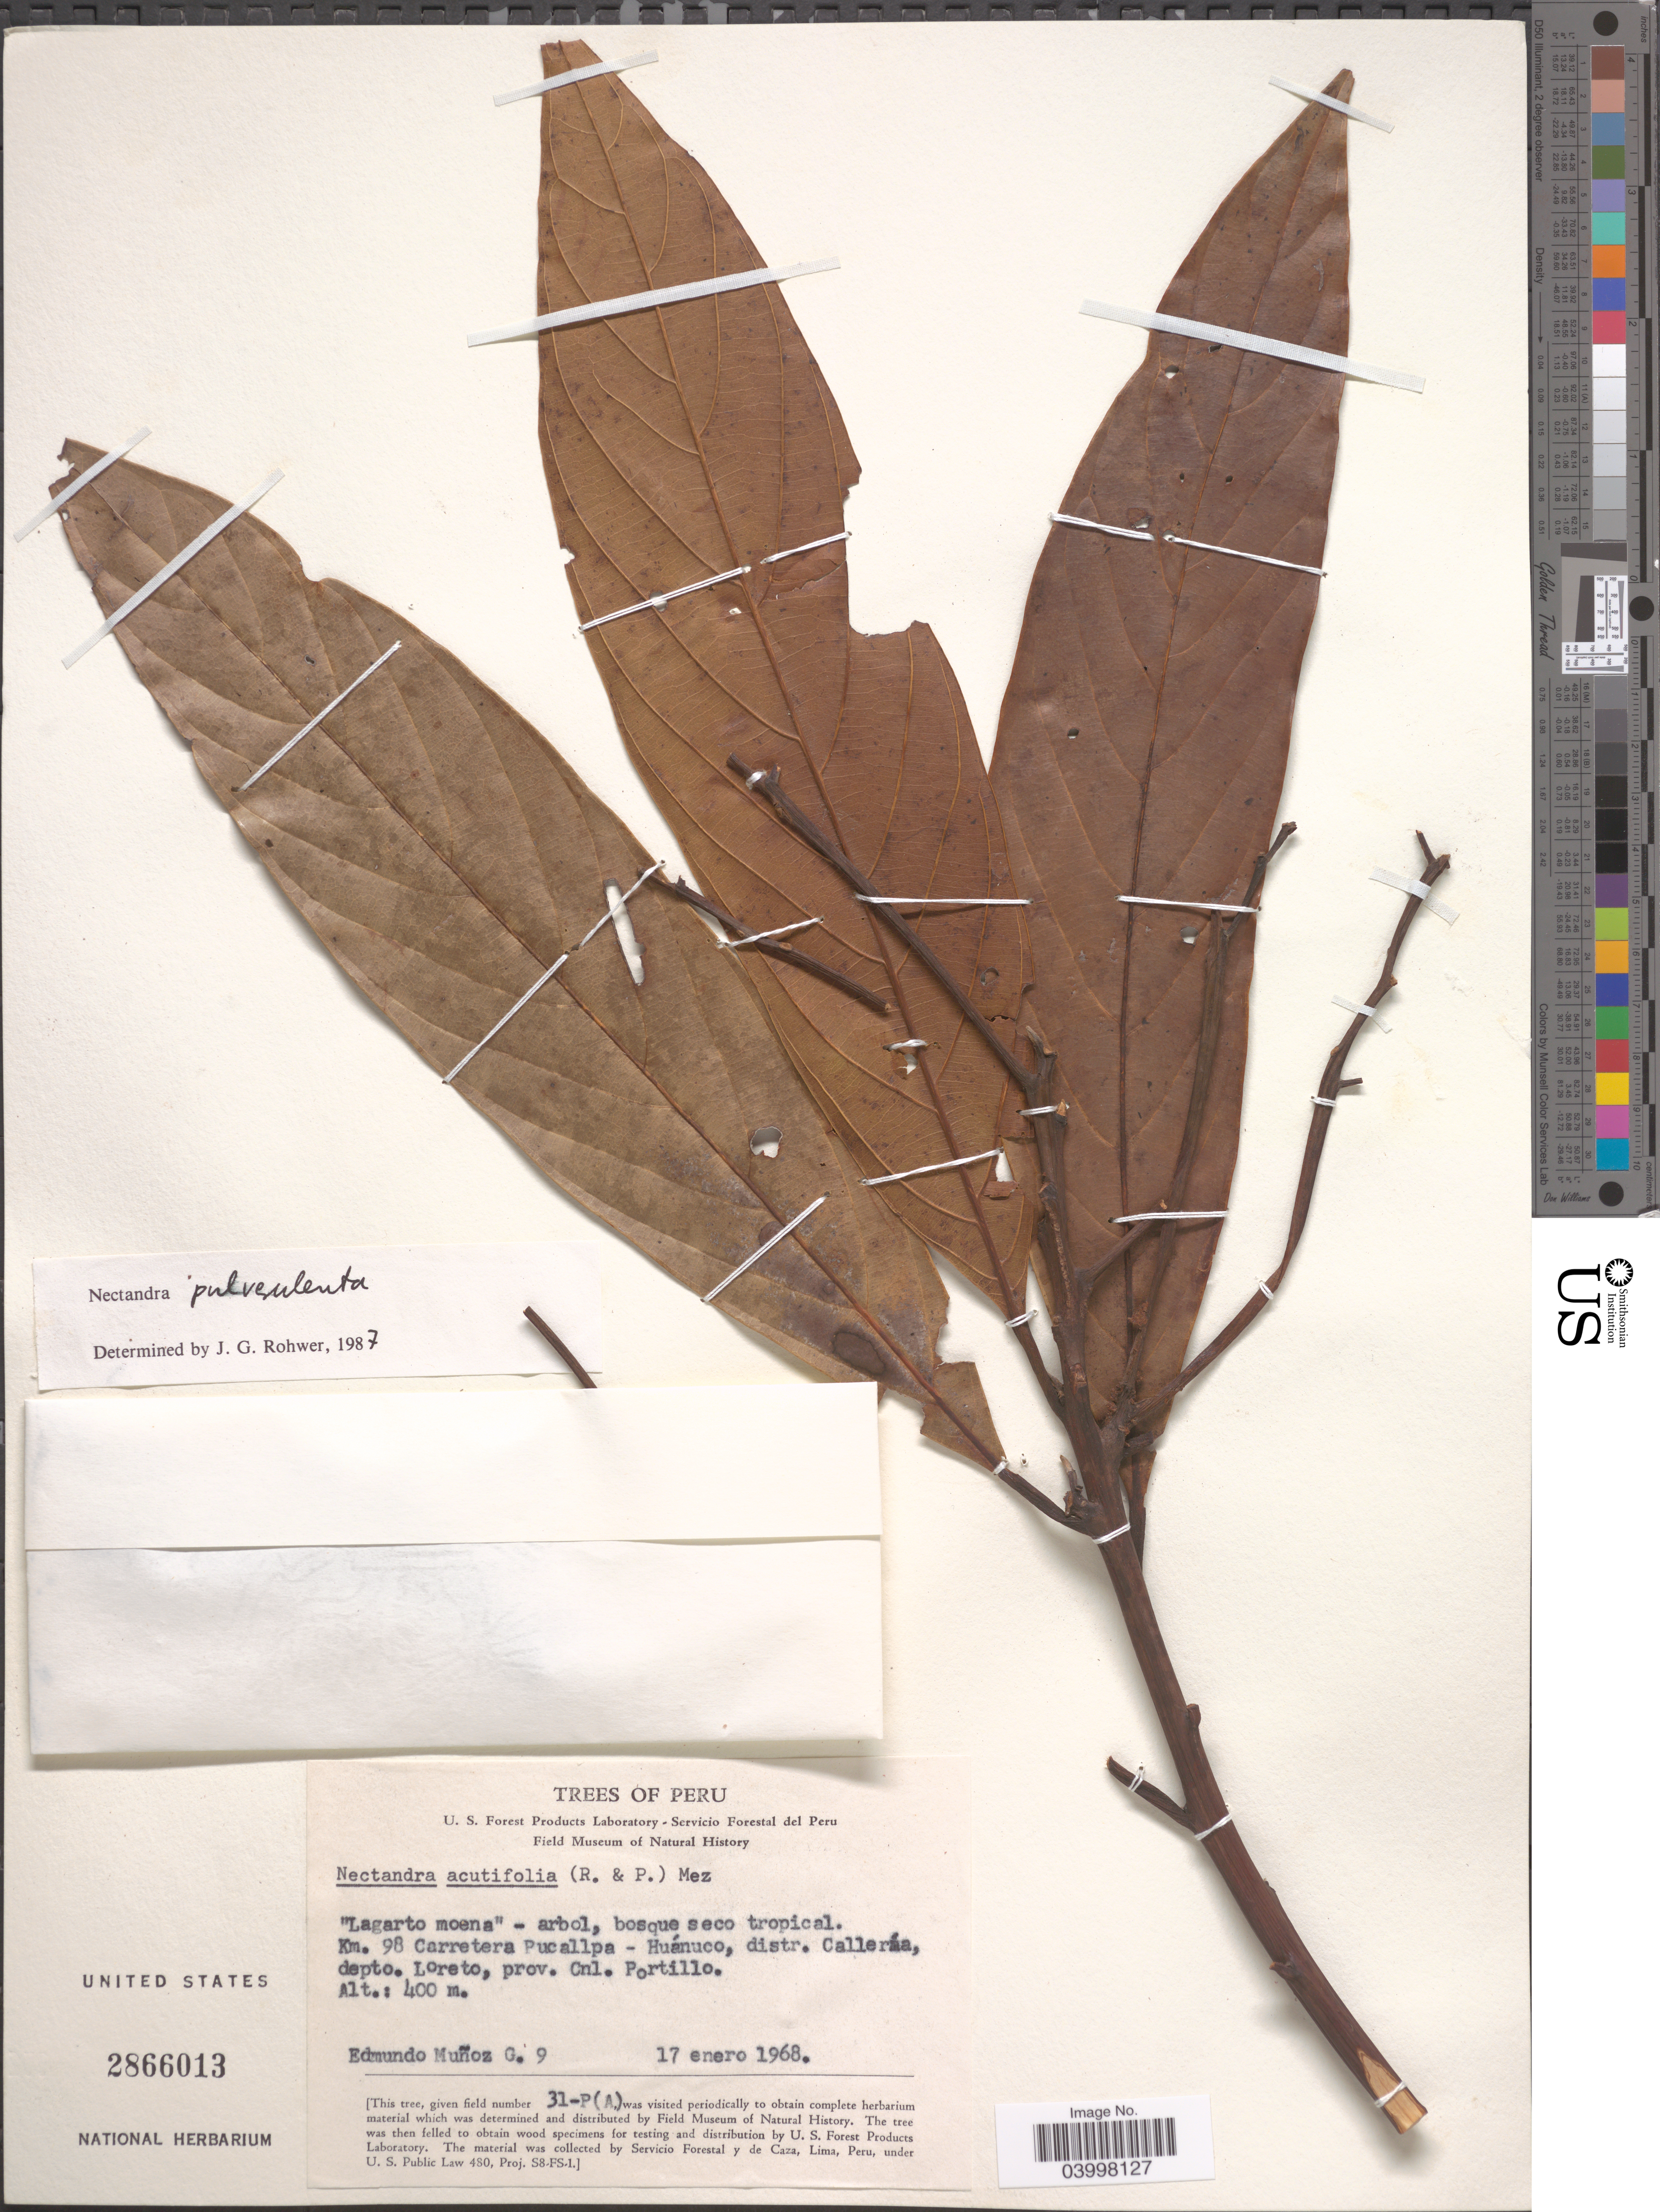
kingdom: Plantae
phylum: Tracheophyta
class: Magnoliopsida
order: Laurales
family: Lauraceae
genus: Nectandra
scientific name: Nectandra pulverulenta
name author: Nees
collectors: E. Munoz Gomez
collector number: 9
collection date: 1968-01-17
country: Peru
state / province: Loreto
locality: Km. 98 Carretera Pucallpa - Huánuco, dsitr. Callería, depto. Loreto, prov. Cnl. Portillo.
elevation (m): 400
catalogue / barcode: US 2866013